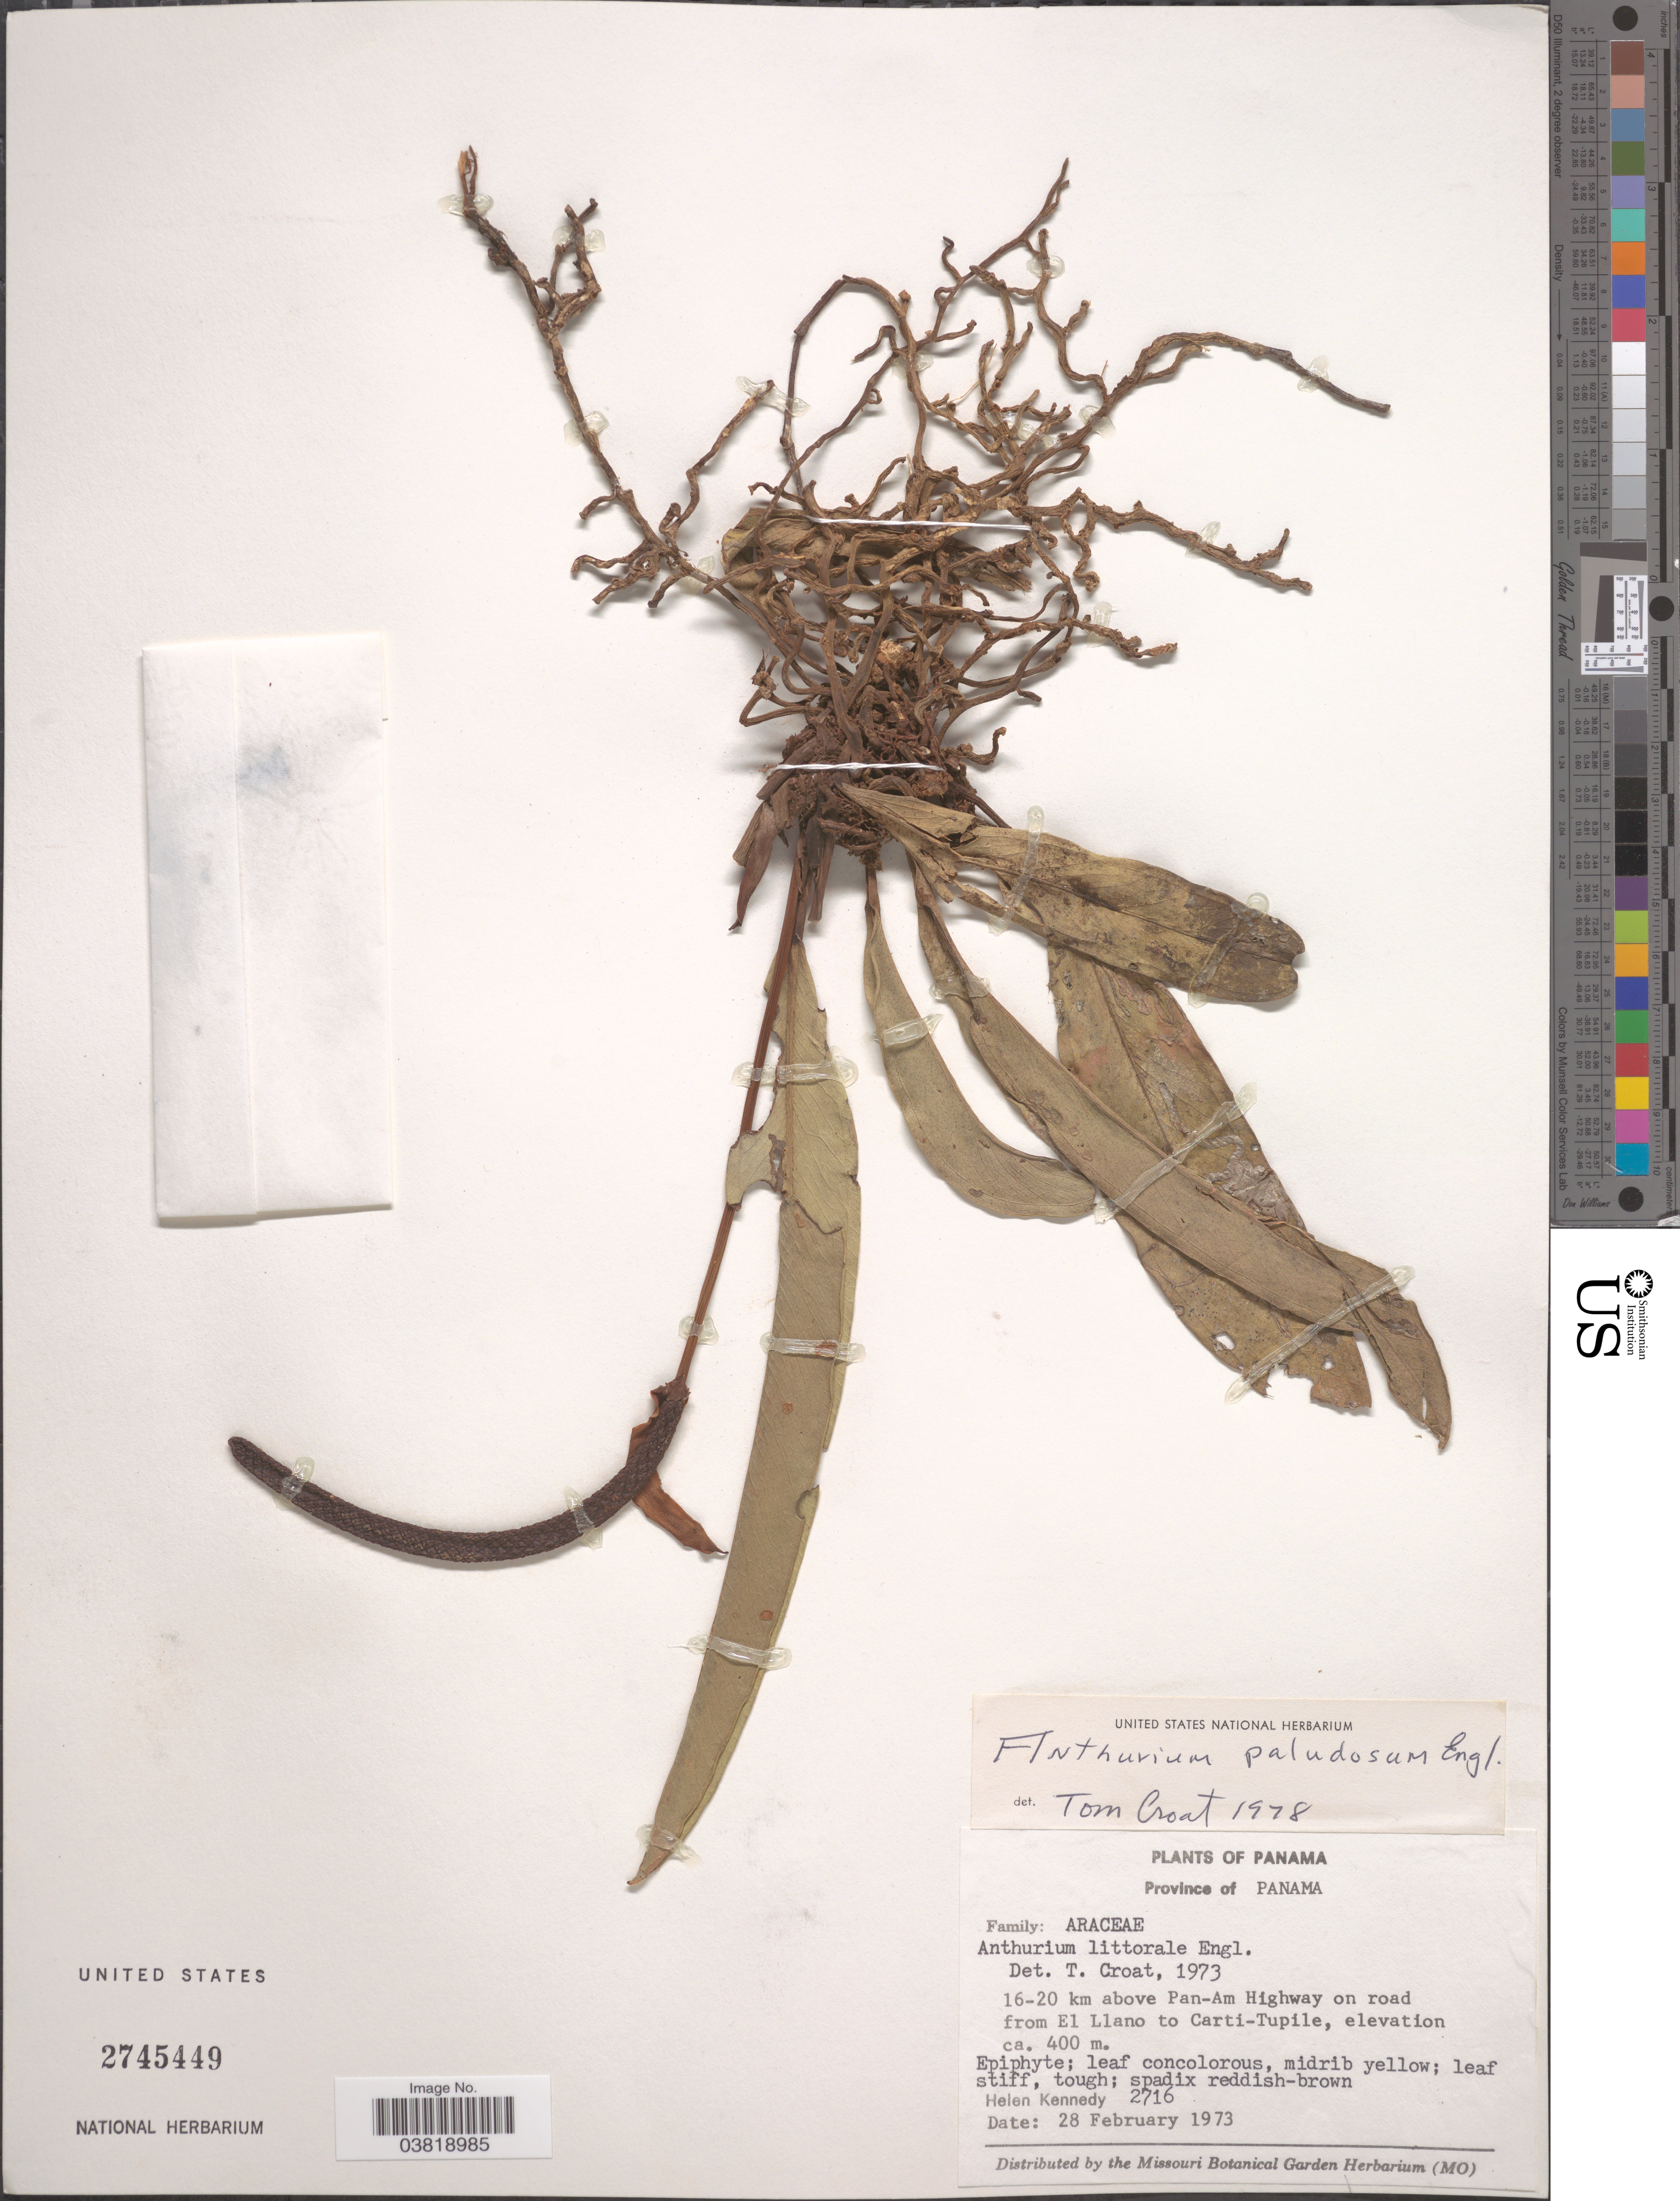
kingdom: Plantae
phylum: Tracheophyta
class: Liliopsida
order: Alismatales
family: Araceae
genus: Anthurium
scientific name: Anthurium paludosum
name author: Engl.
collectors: H. Kennedy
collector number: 2716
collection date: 1973-02-28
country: Panama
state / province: Panamá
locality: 16-20 km above Pan-Am Highway on road from El Llano to Carti-Tupile.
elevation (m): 400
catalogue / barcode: US 2745449